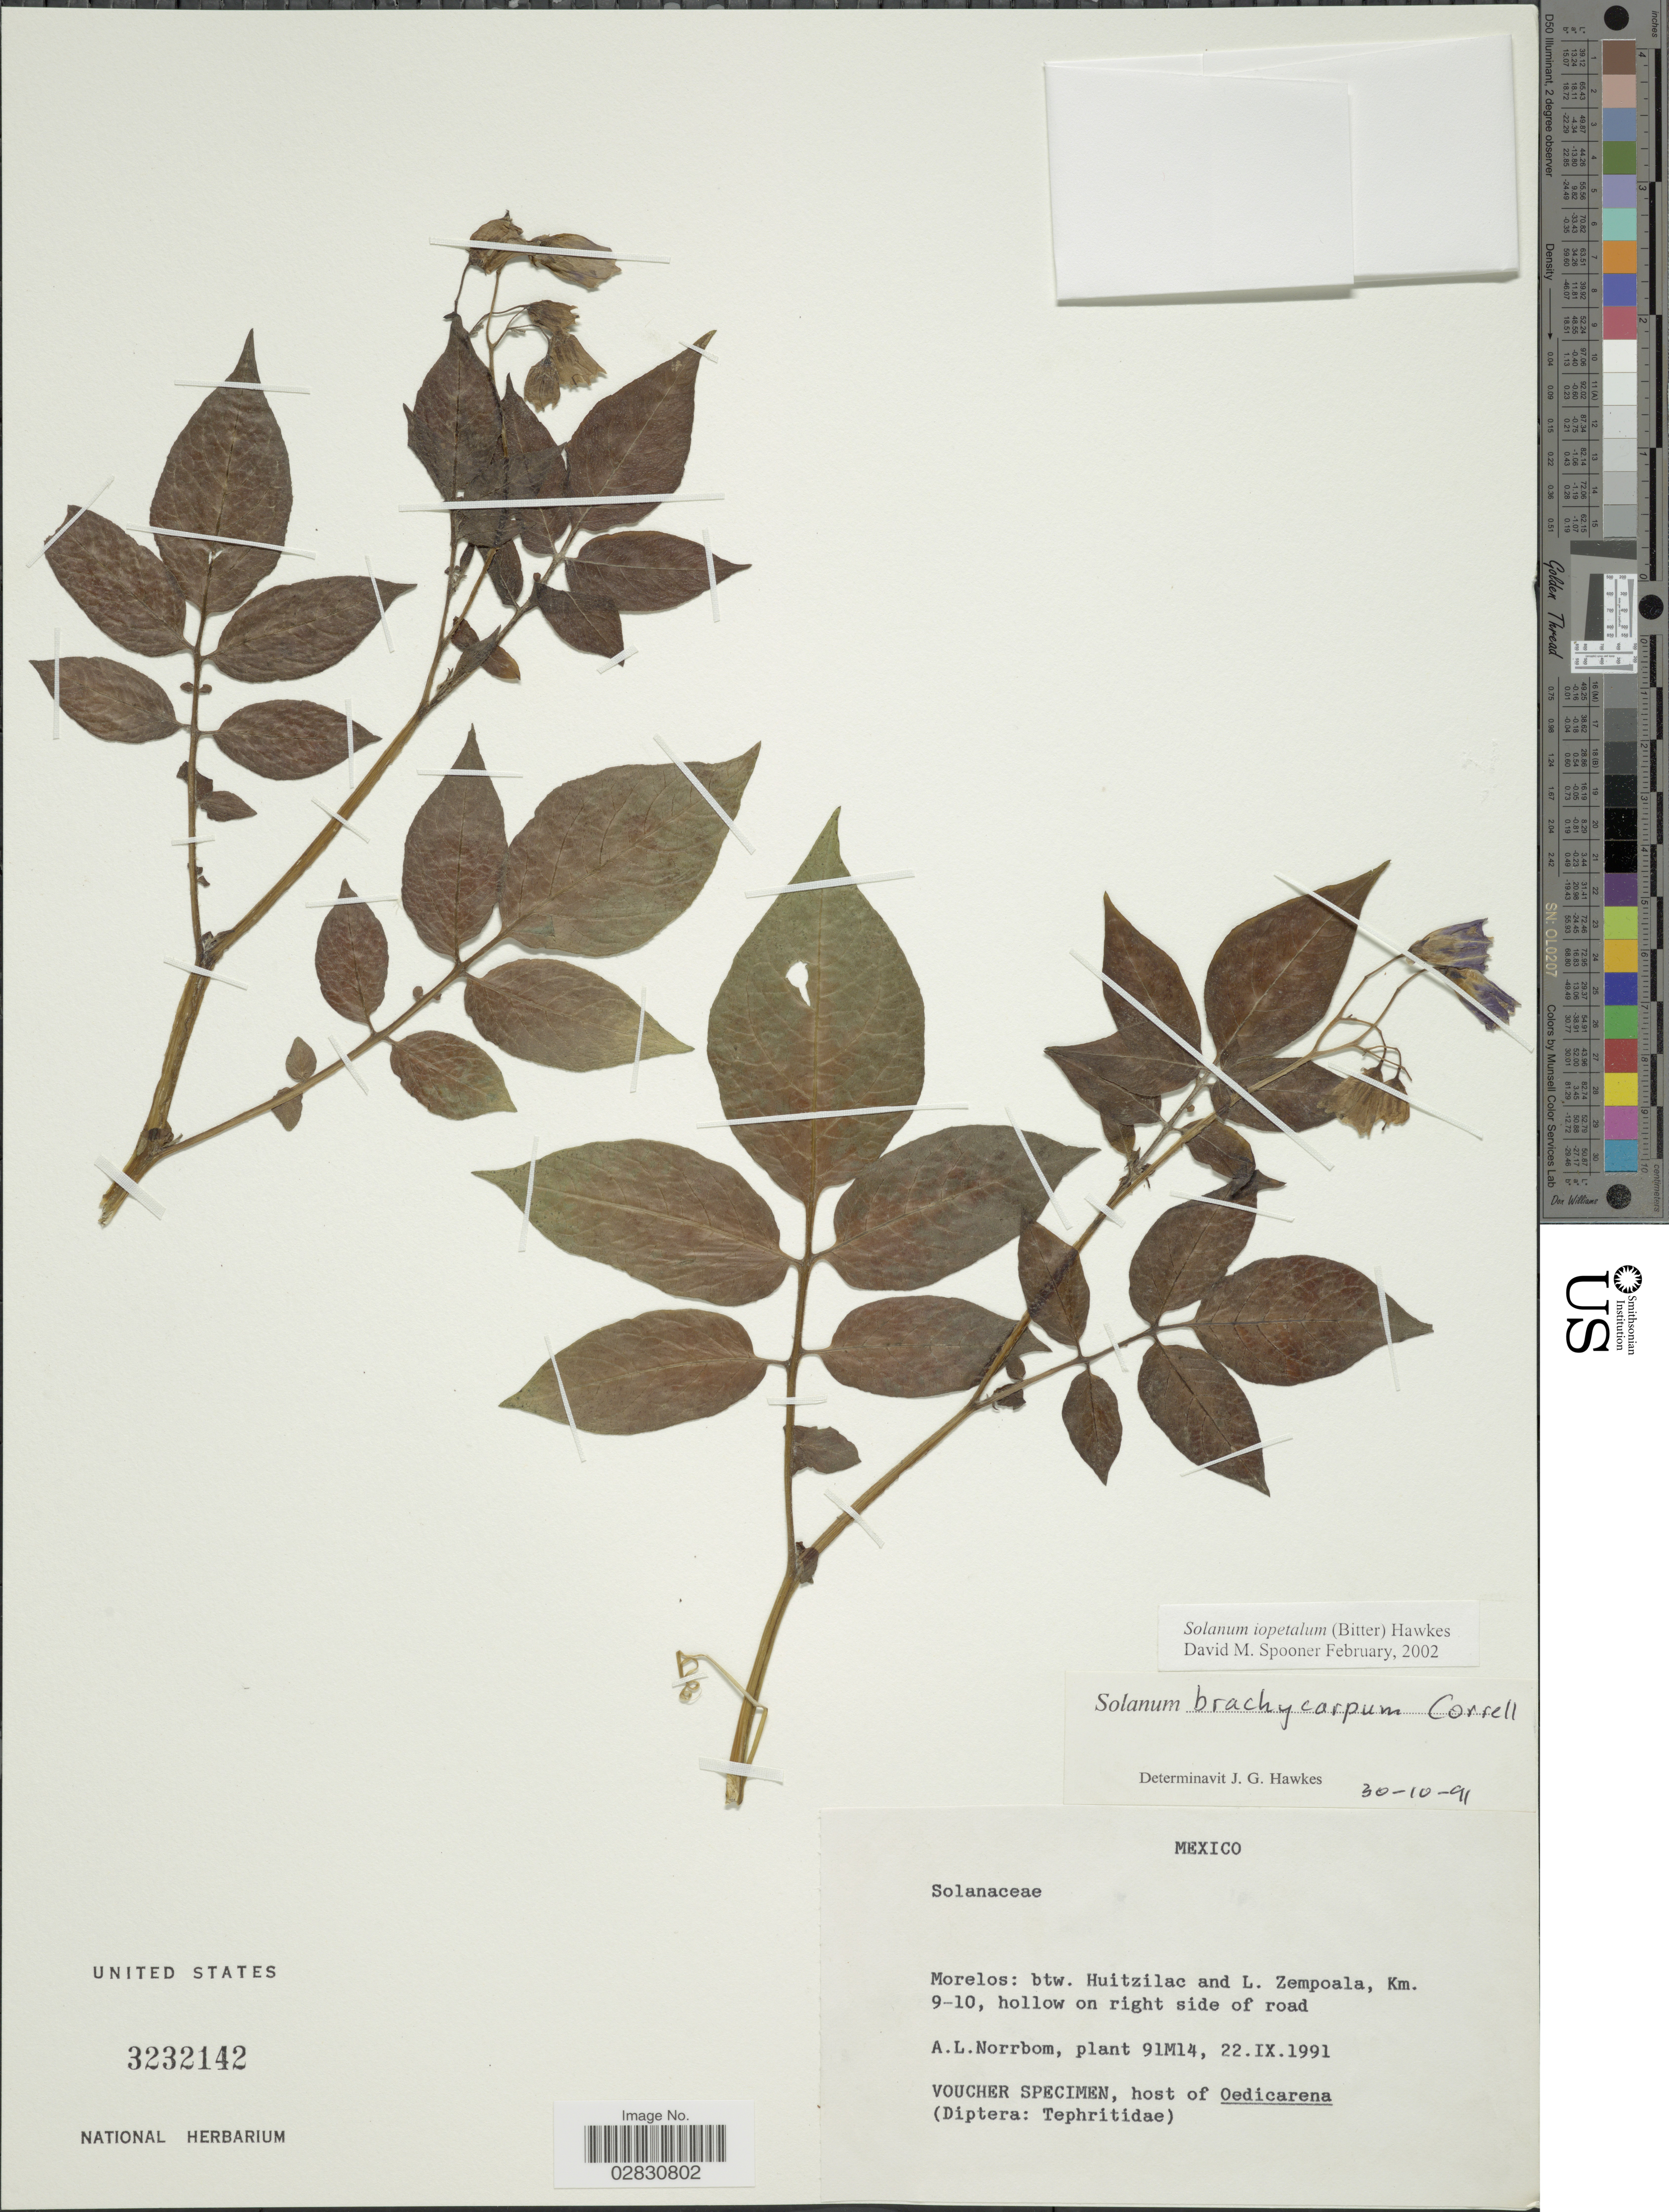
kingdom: Plantae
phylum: Tracheophyta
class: Magnoliopsida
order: Solanales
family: Solanaceae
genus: Solanum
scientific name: Solanum iopetalum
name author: (Bitter) Hawkes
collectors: A. L. Norrbom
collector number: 91M14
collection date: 1991-09-22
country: Mexico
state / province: Morelos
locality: Morelos: btw. Huitzilac and L. Zempoala, Km 9-10, hollow on right side of road.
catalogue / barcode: US 3232142